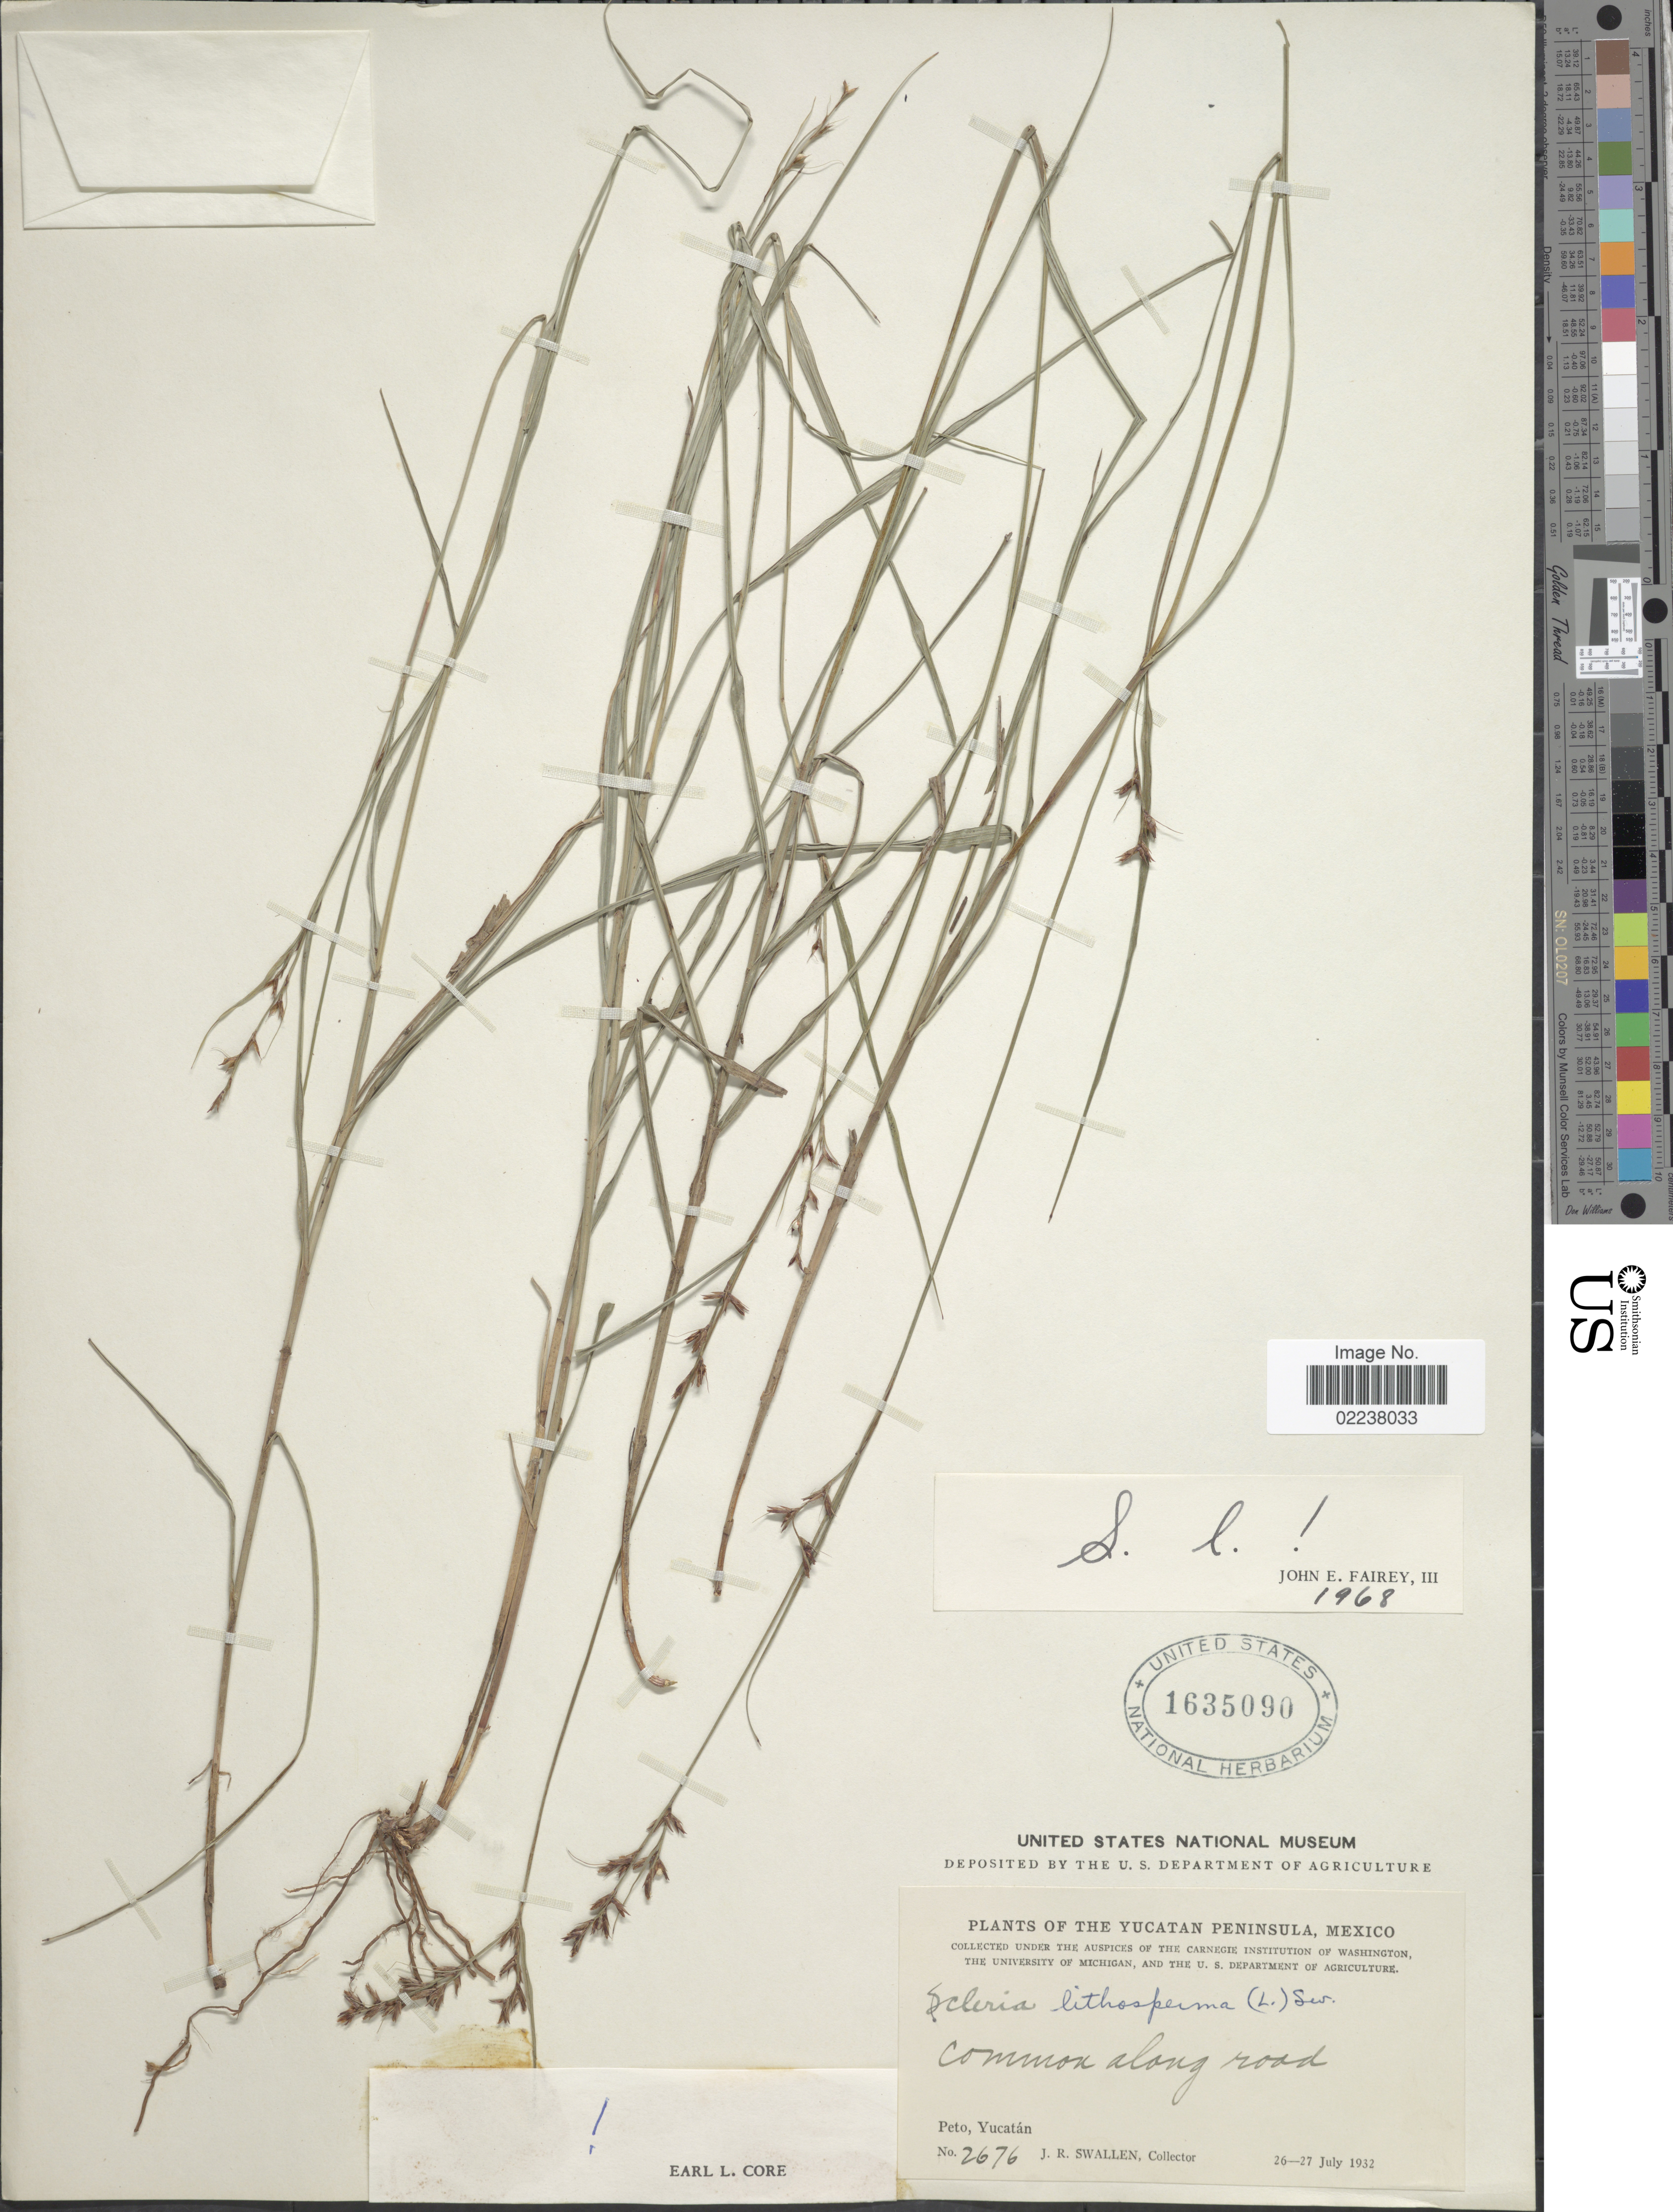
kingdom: Plantae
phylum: Tracheophyta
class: Liliopsida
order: Poales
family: Cyperaceae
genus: Scleria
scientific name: Scleria lithosperma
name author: (L.) Sw.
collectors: J. R. Swallen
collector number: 2676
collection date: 1932-07-26/1932-07-27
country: Mexico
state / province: Yucatán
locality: Peto, Yucatan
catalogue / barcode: US 1635090